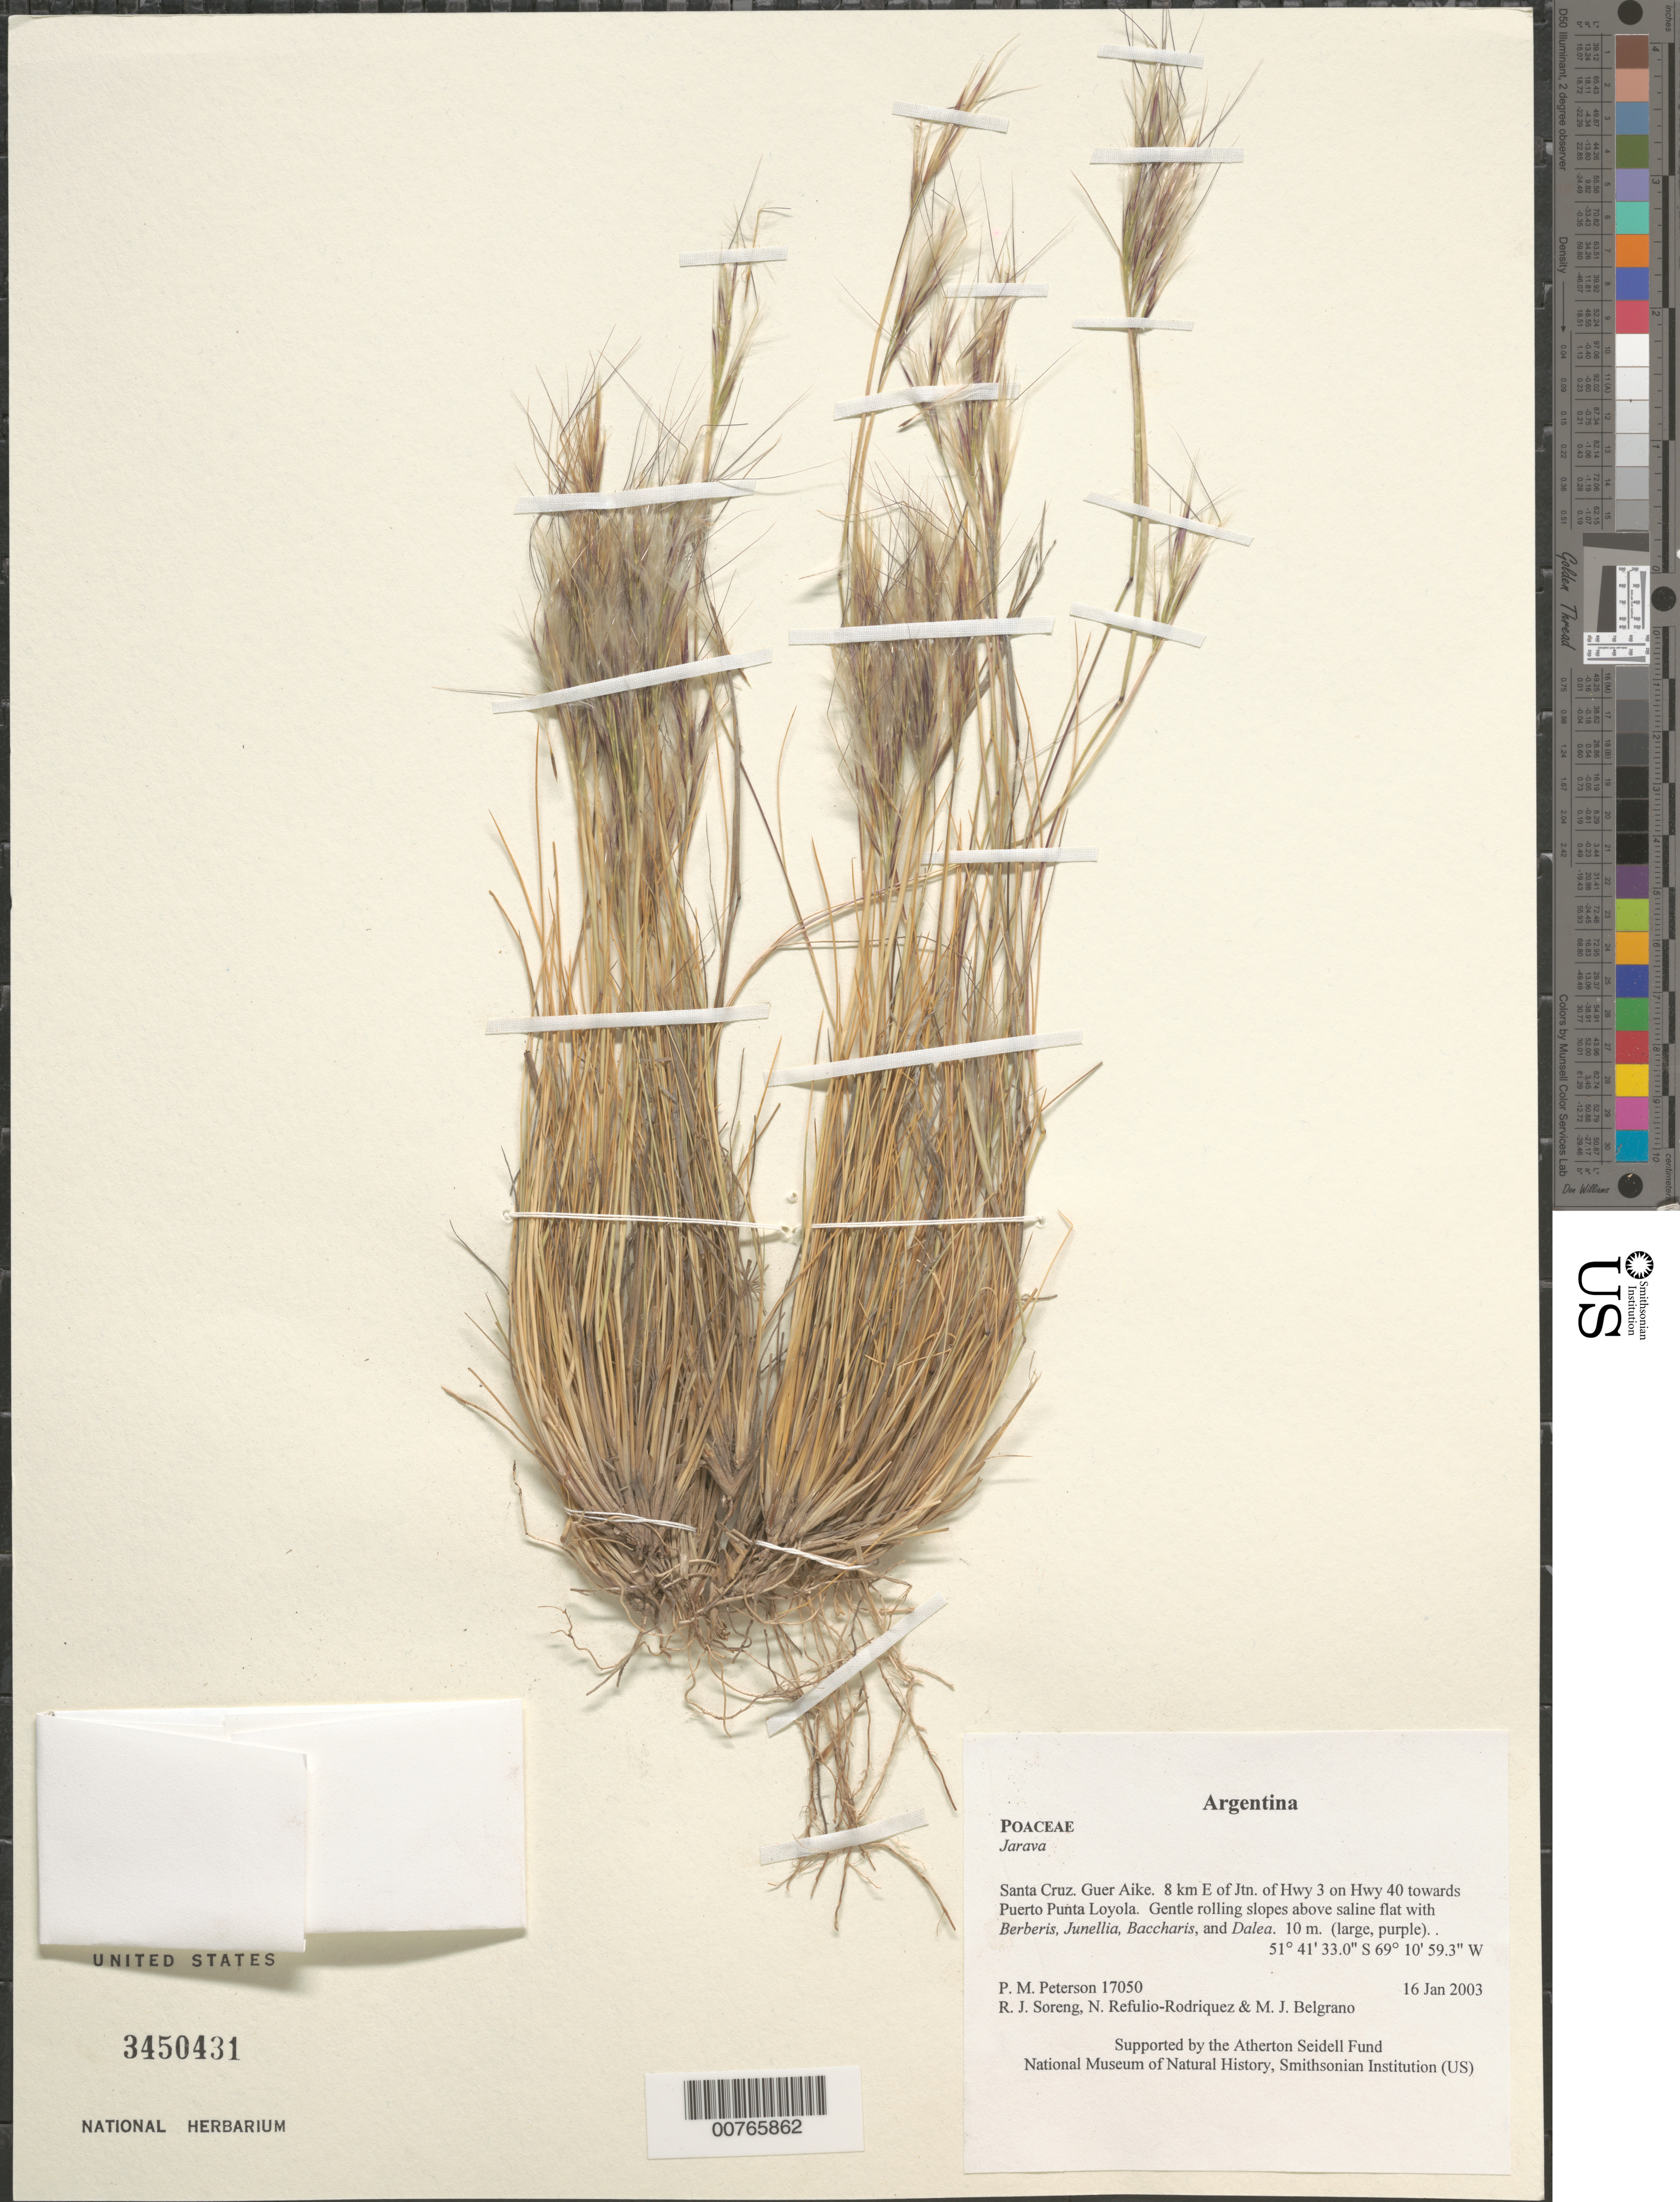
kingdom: Plantae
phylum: Tracheophyta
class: Liliopsida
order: Poales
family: Poaceae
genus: Pappostipa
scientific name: Pappostipa sp.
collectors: P. M. Peterson, R. J. Soreng, N. Refulio-Rodríguez & M. Belgrano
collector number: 17050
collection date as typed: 16 Jan 2003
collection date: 2003-01-16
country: Argentina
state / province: Santa Cruz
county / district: Guer Aike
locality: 8 km E of Jtn. of Hwy 3 on Hwy 40 towards Puerto Punta Loyola. Gentle rolling slopes above saline flat with Berberis, Junellia, Baccharis, and Dalea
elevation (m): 10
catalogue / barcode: US 3450431